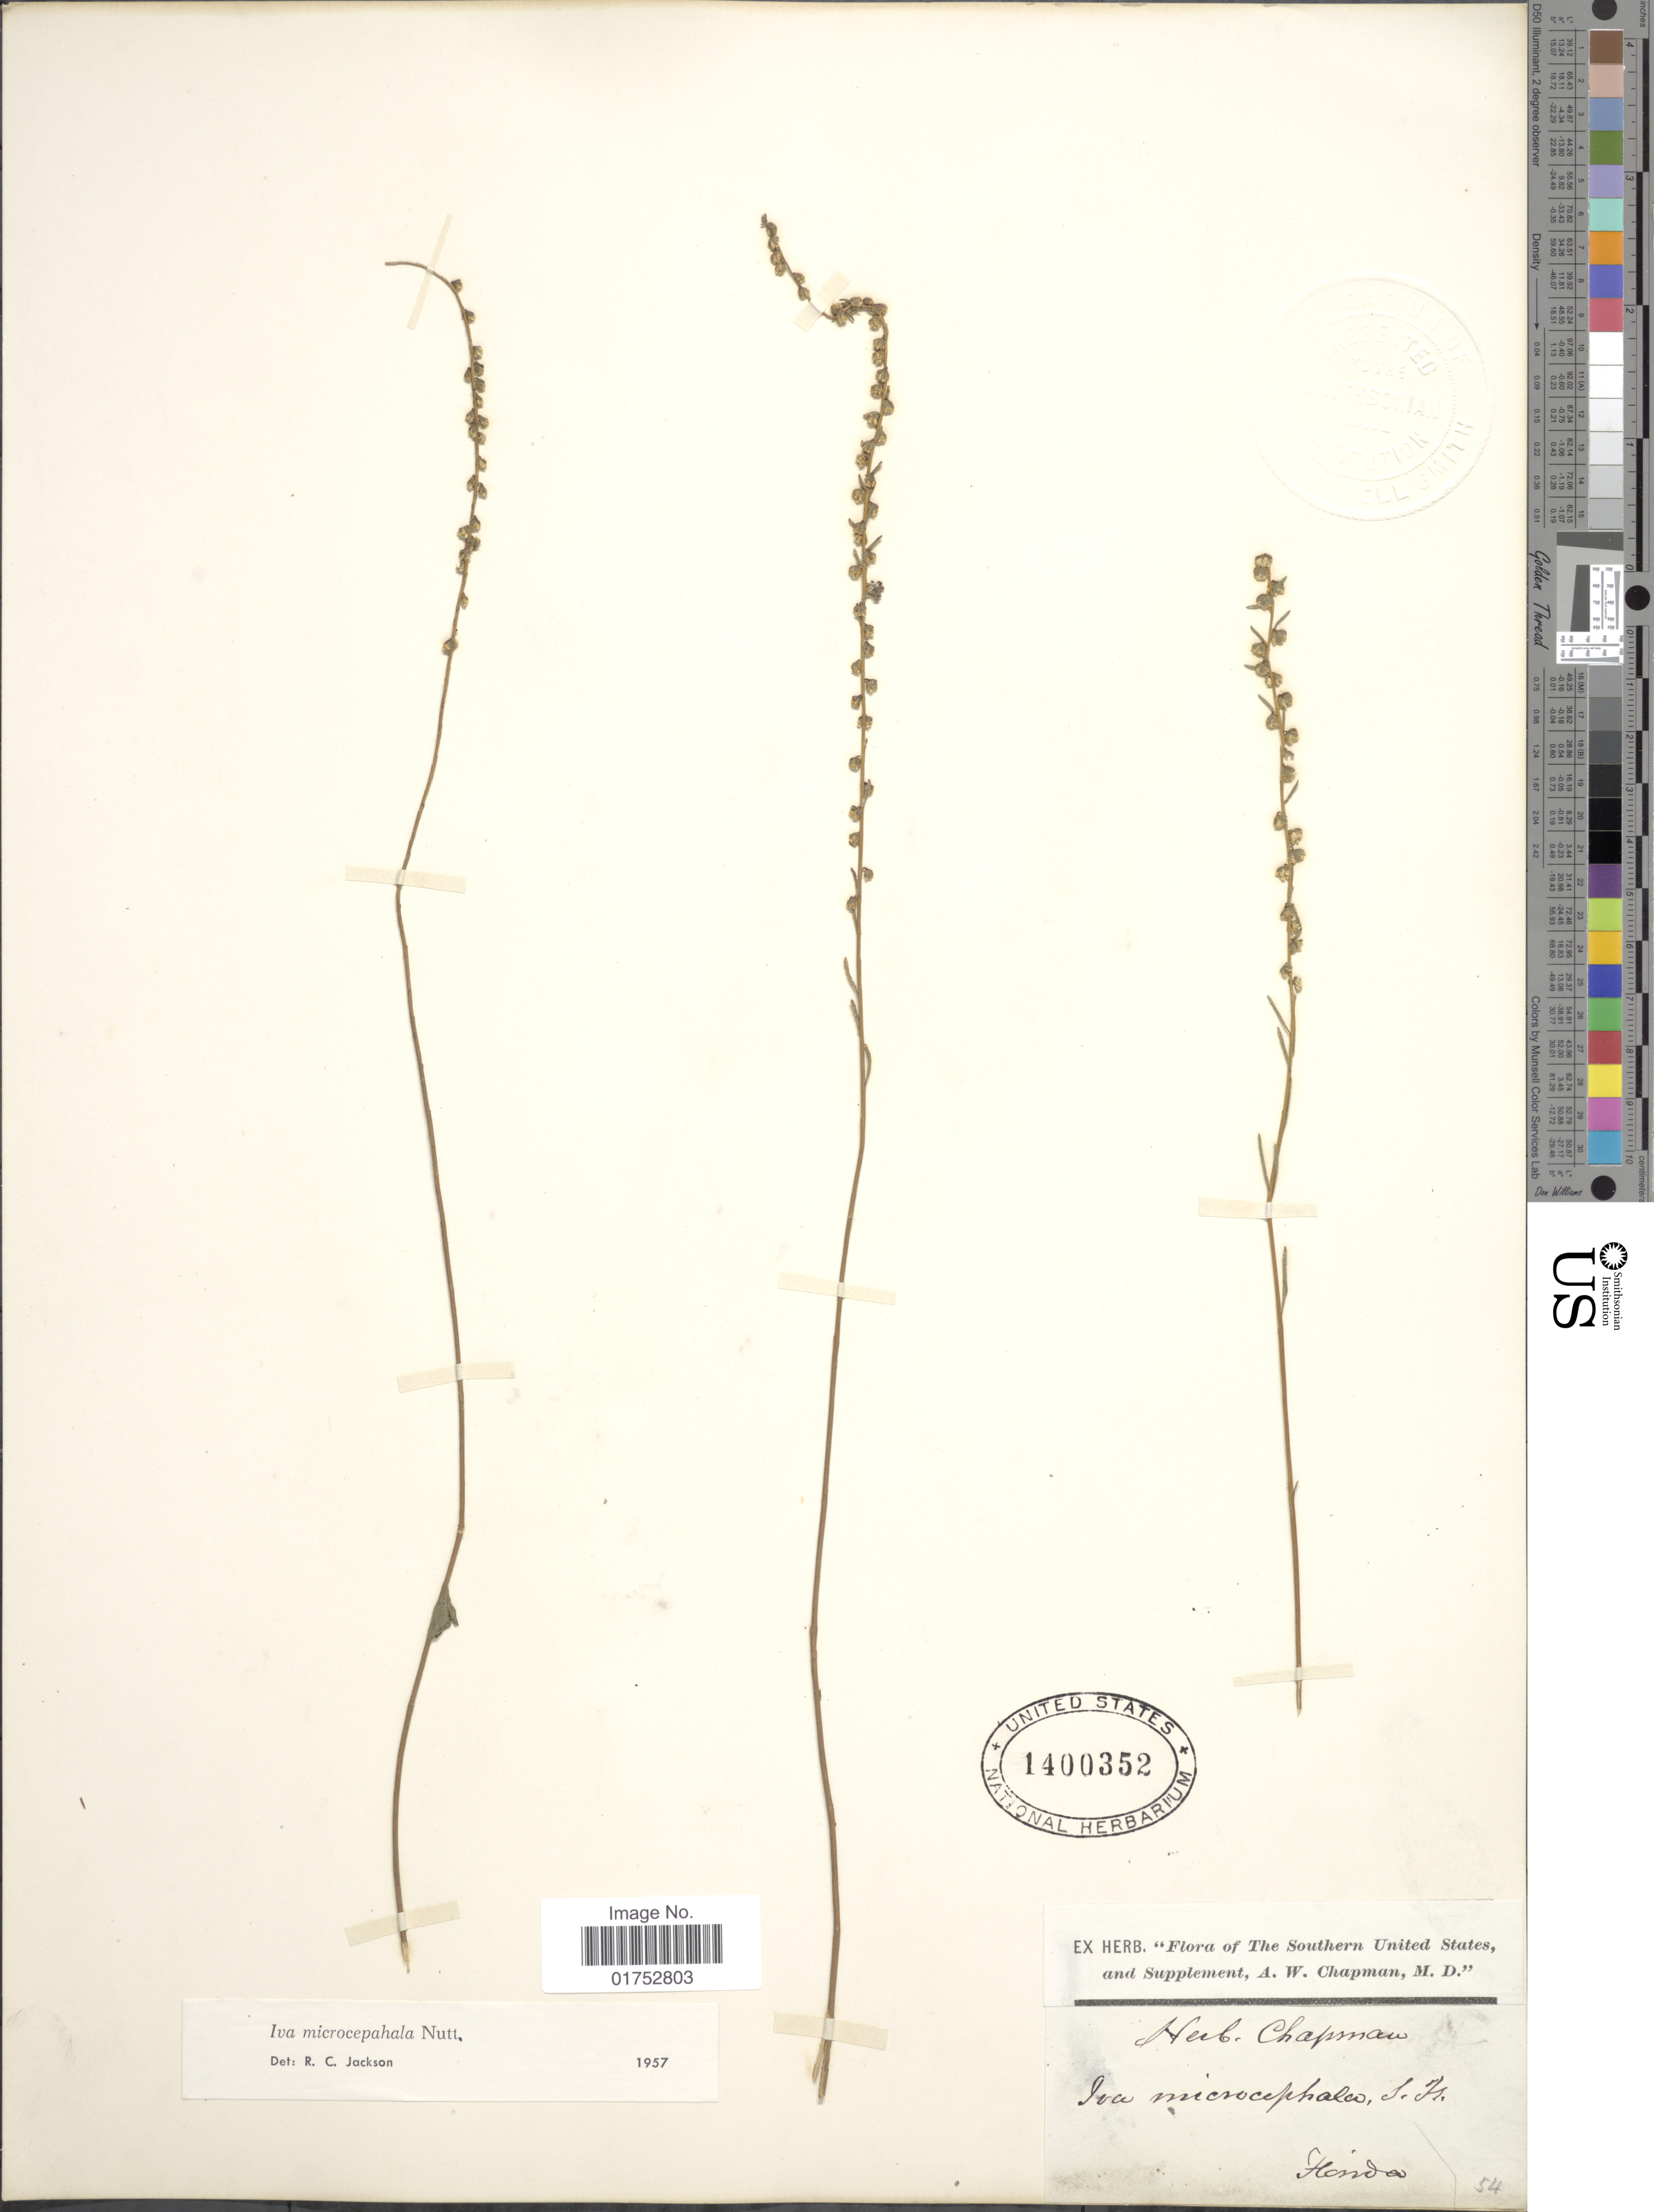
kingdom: Plantae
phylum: Tracheophyta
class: Magnoliopsida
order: Asterales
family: Asteraceae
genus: Iva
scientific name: Iva microcephala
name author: Nutt.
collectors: ex herb. A.W. Chapman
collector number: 54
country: United States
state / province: Florida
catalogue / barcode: US 1400352